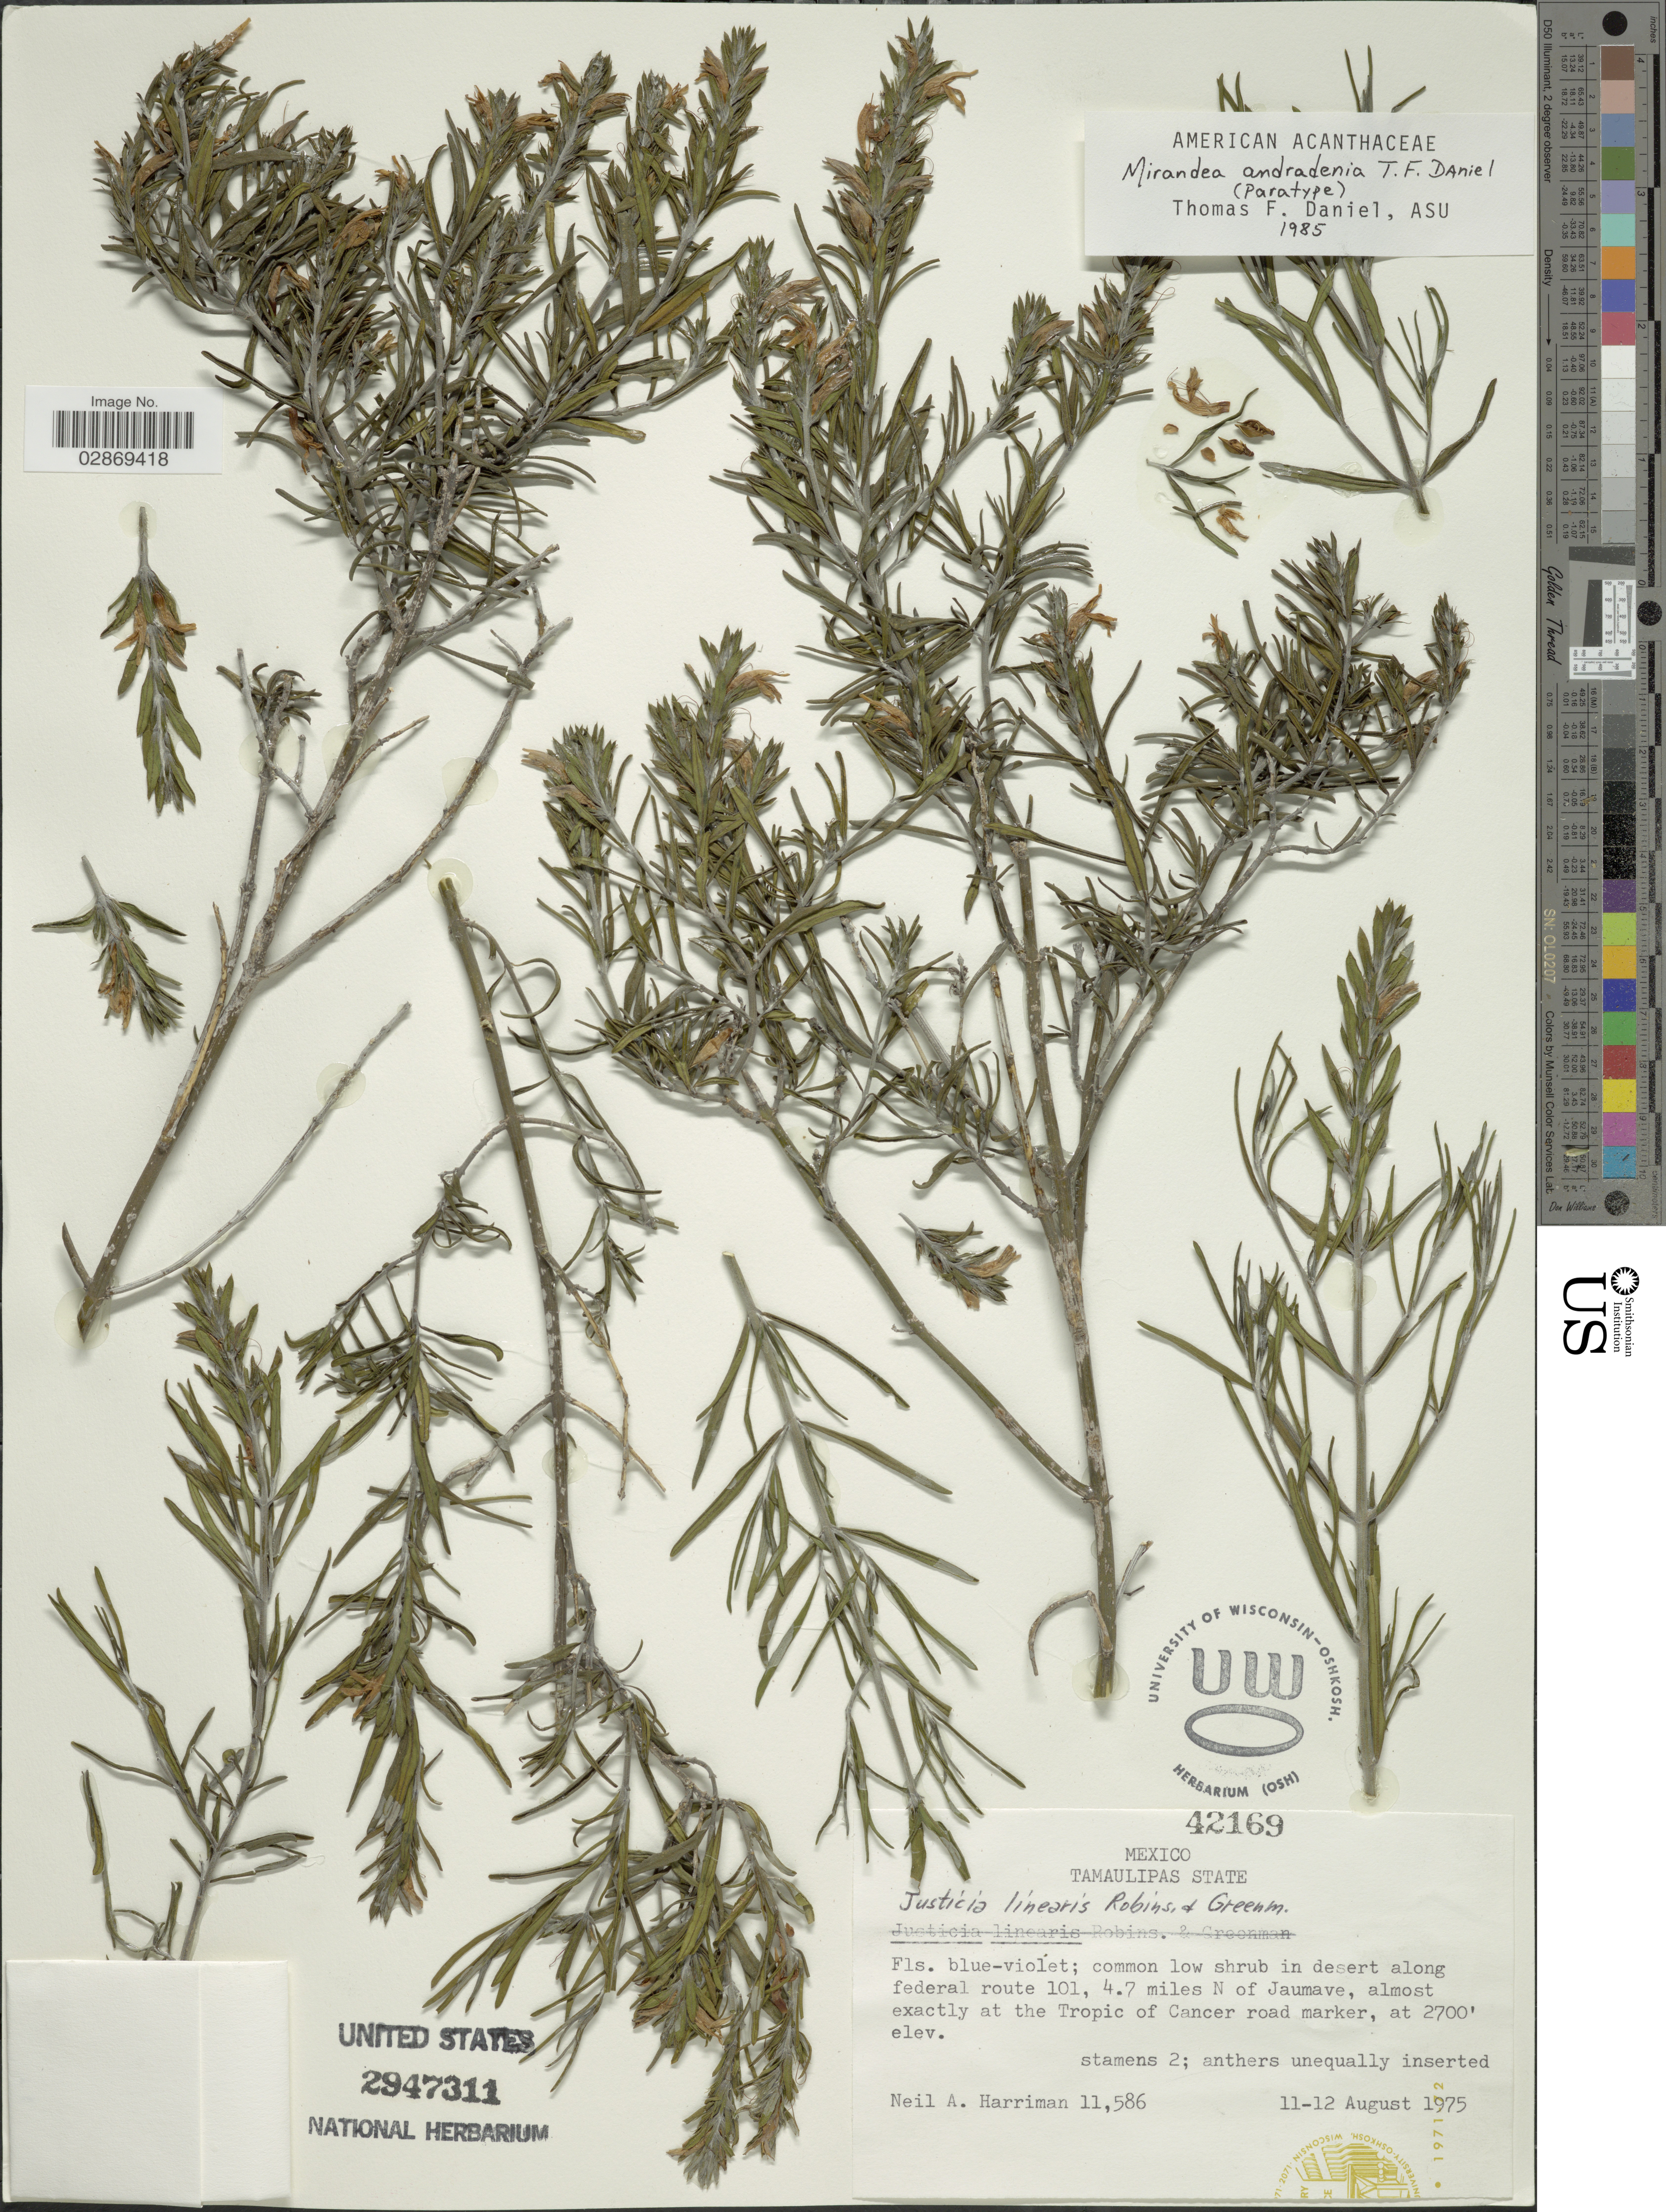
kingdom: Plantae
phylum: Tracheophyta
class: Magnoliopsida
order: Lamiales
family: Acanthaceae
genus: Mirandea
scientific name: Mirandea andradenia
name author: T.F. Daniel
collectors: N. A. Harriman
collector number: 11586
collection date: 1975-08-11/1975-08-12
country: Mexico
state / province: Tamaulipas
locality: Tamaulipas State, common low shrub in desert along federal route 101, 4.7 miles N of Jaumave, almost exactly at the Tropic of Cancer road marker.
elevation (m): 823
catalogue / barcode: US 2947311